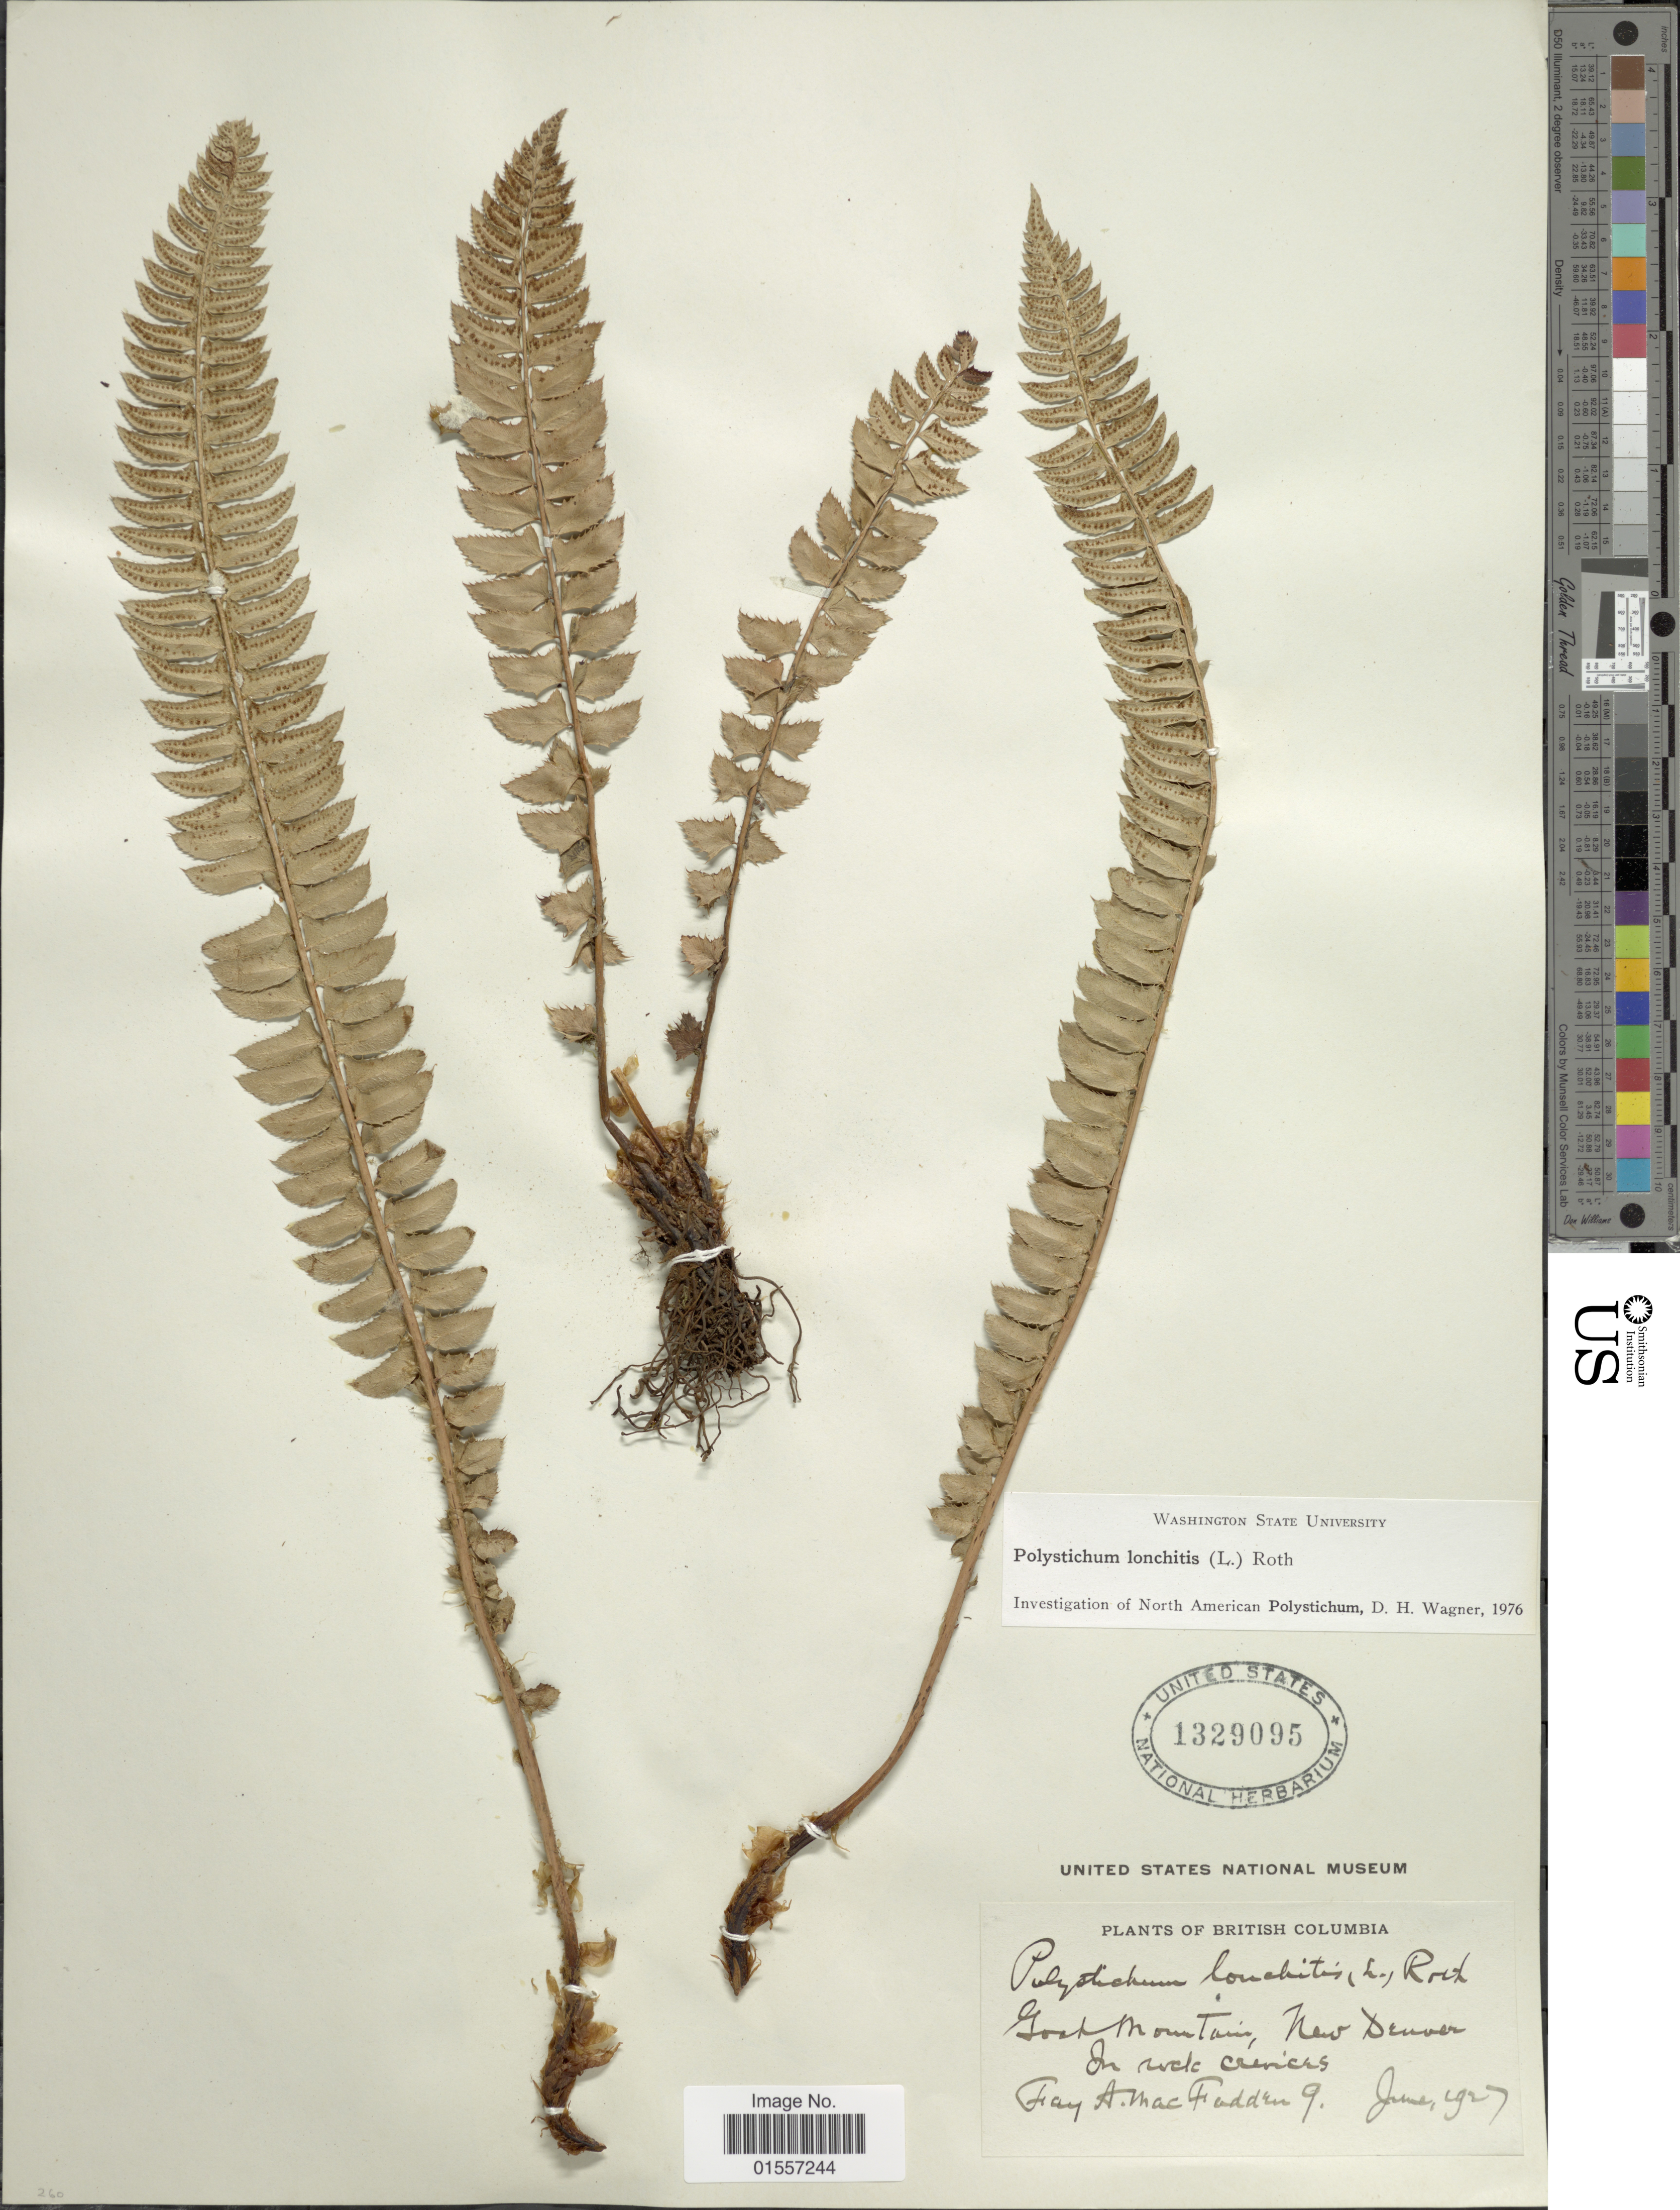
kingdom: Plantae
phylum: Tracheophyta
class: Polypodiopsida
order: Polypodiales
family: Dryopteridaceae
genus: Polystichum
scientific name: Polystichum lonchitis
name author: (Roth) L.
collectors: F. MacFadden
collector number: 9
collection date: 1927-06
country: Canada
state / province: British Columbia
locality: Goat Mountain, New Denver. In rock crevices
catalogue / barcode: US 1329095